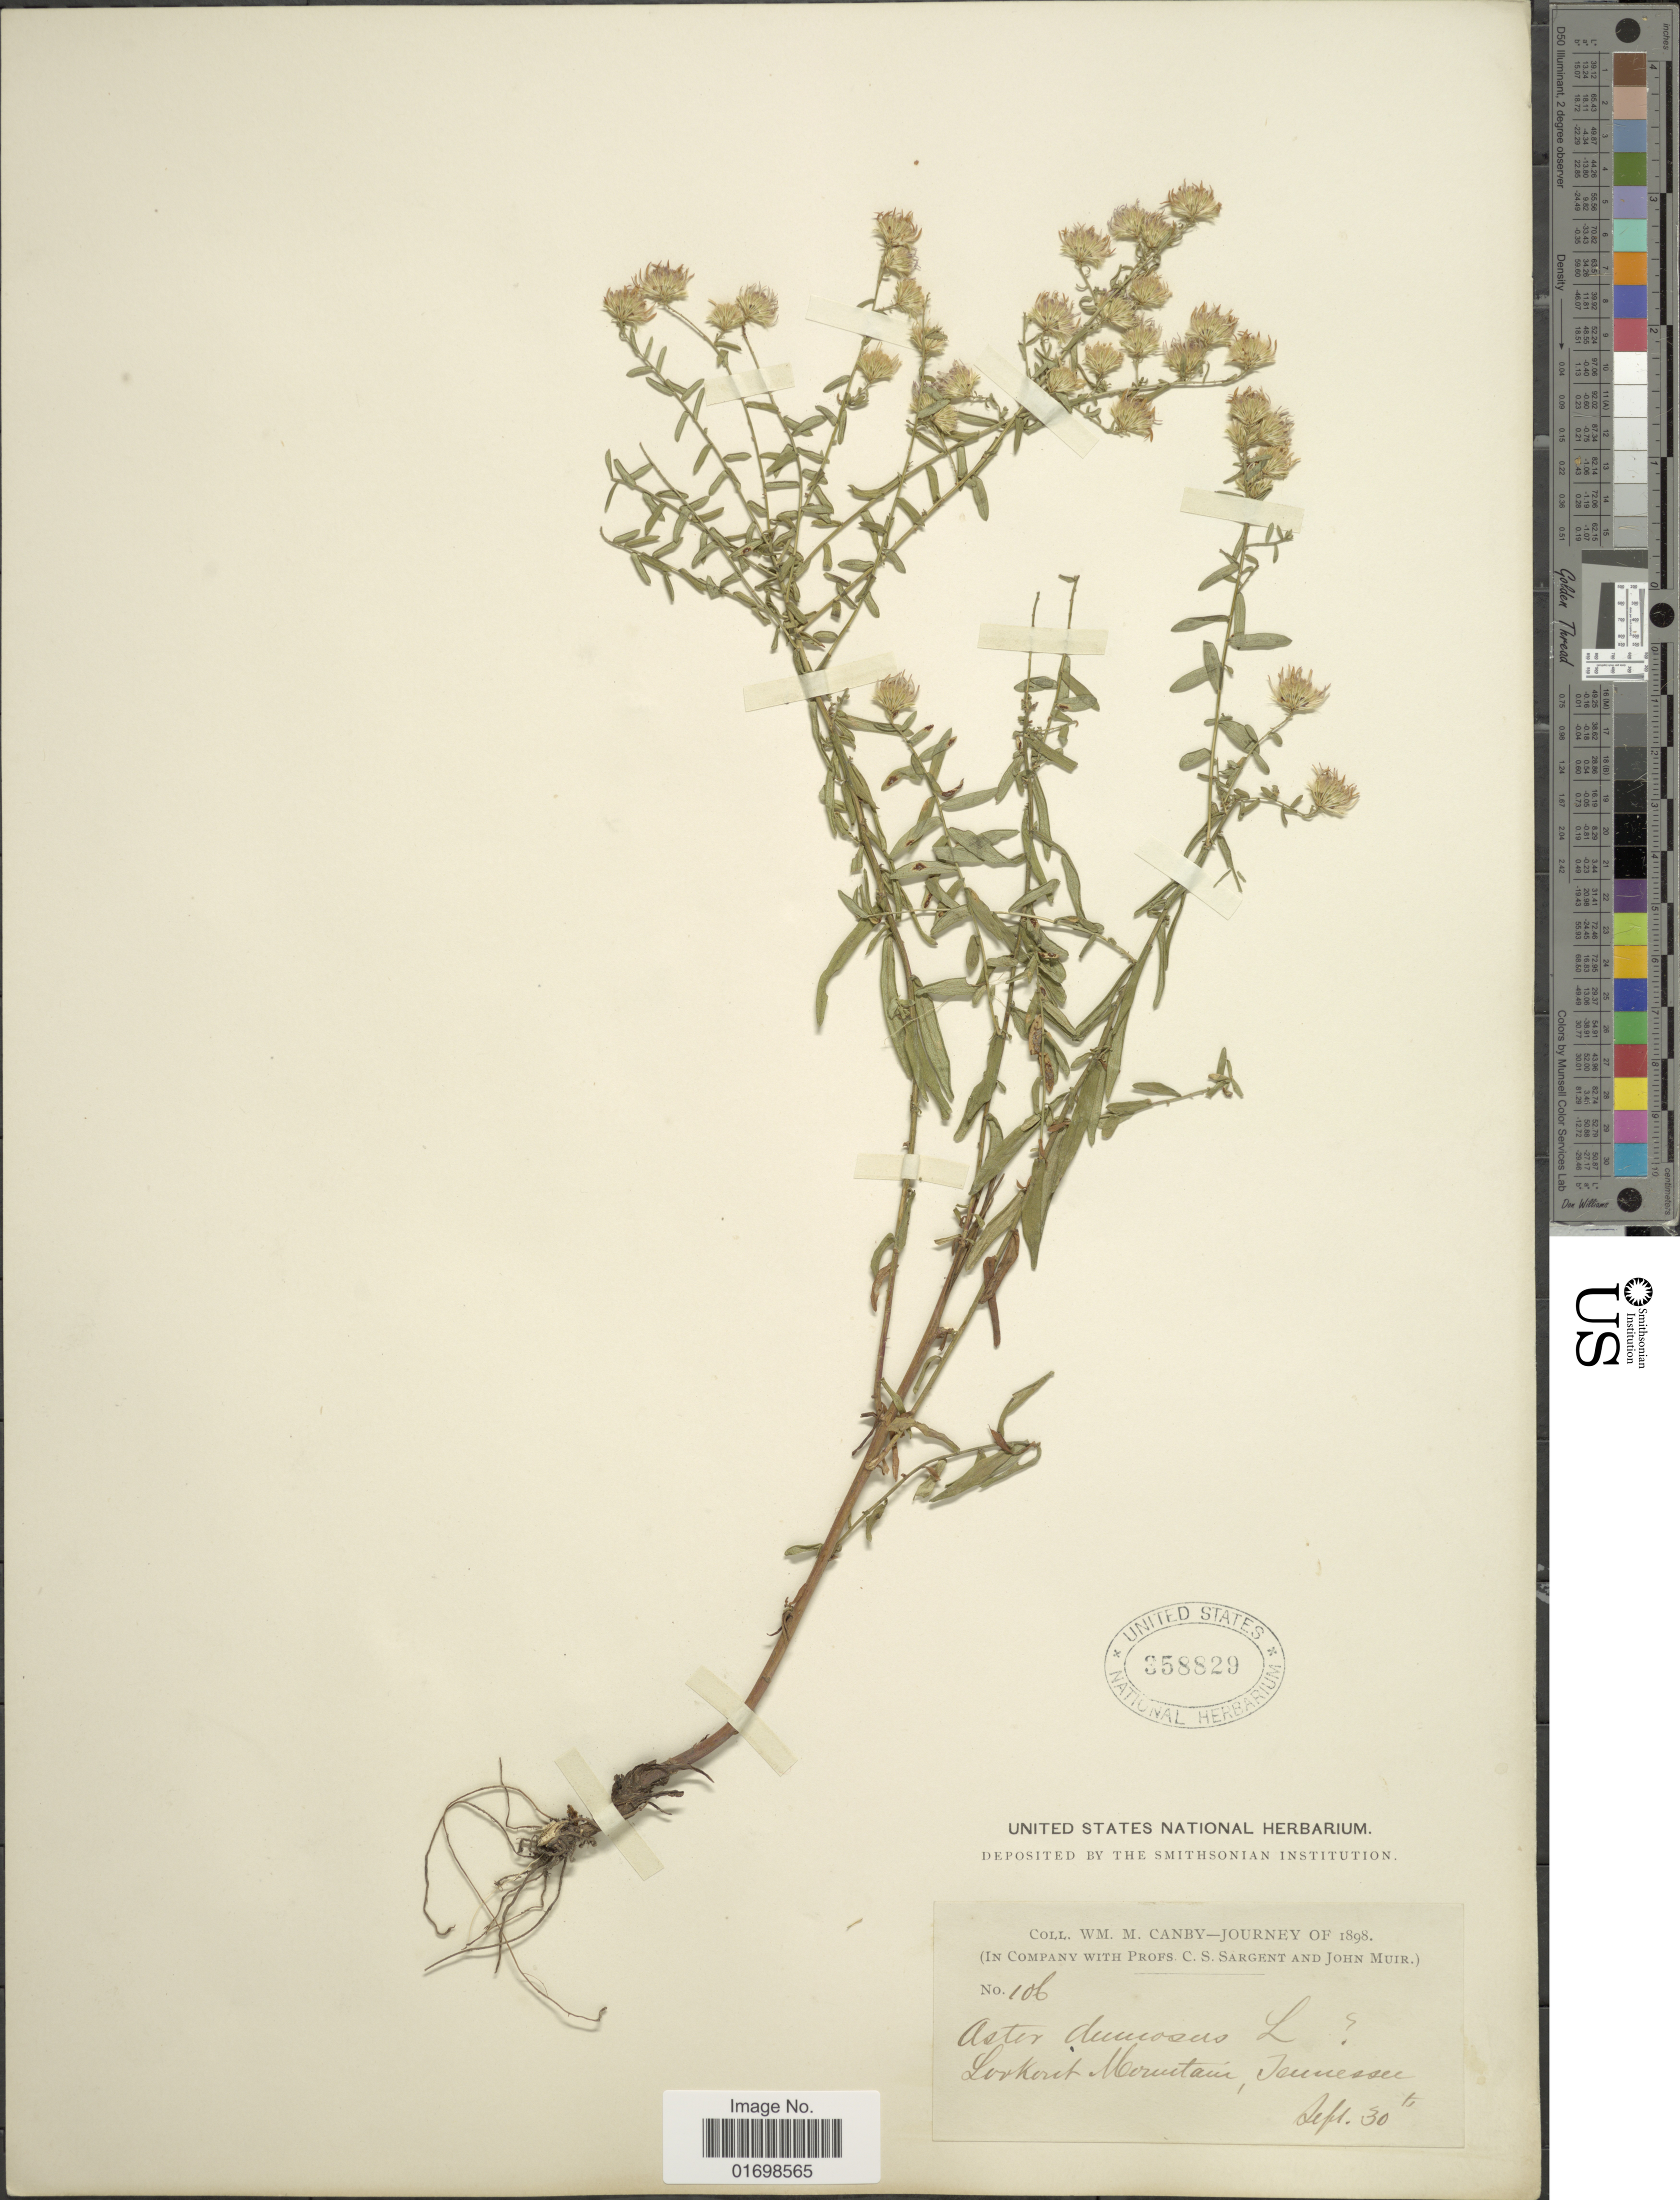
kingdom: Plantae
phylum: Tracheophyta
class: Magnoliopsida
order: Asterales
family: Asteraceae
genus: Symphyotrichum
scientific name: Symphyotrichum dumosum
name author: (L.) G.L. Nesom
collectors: W. M. Canby, C. S. Sargent & J. Muir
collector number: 106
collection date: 1898-09-30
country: United States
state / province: Tennessee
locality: Lookout Mountain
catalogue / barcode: US 358829